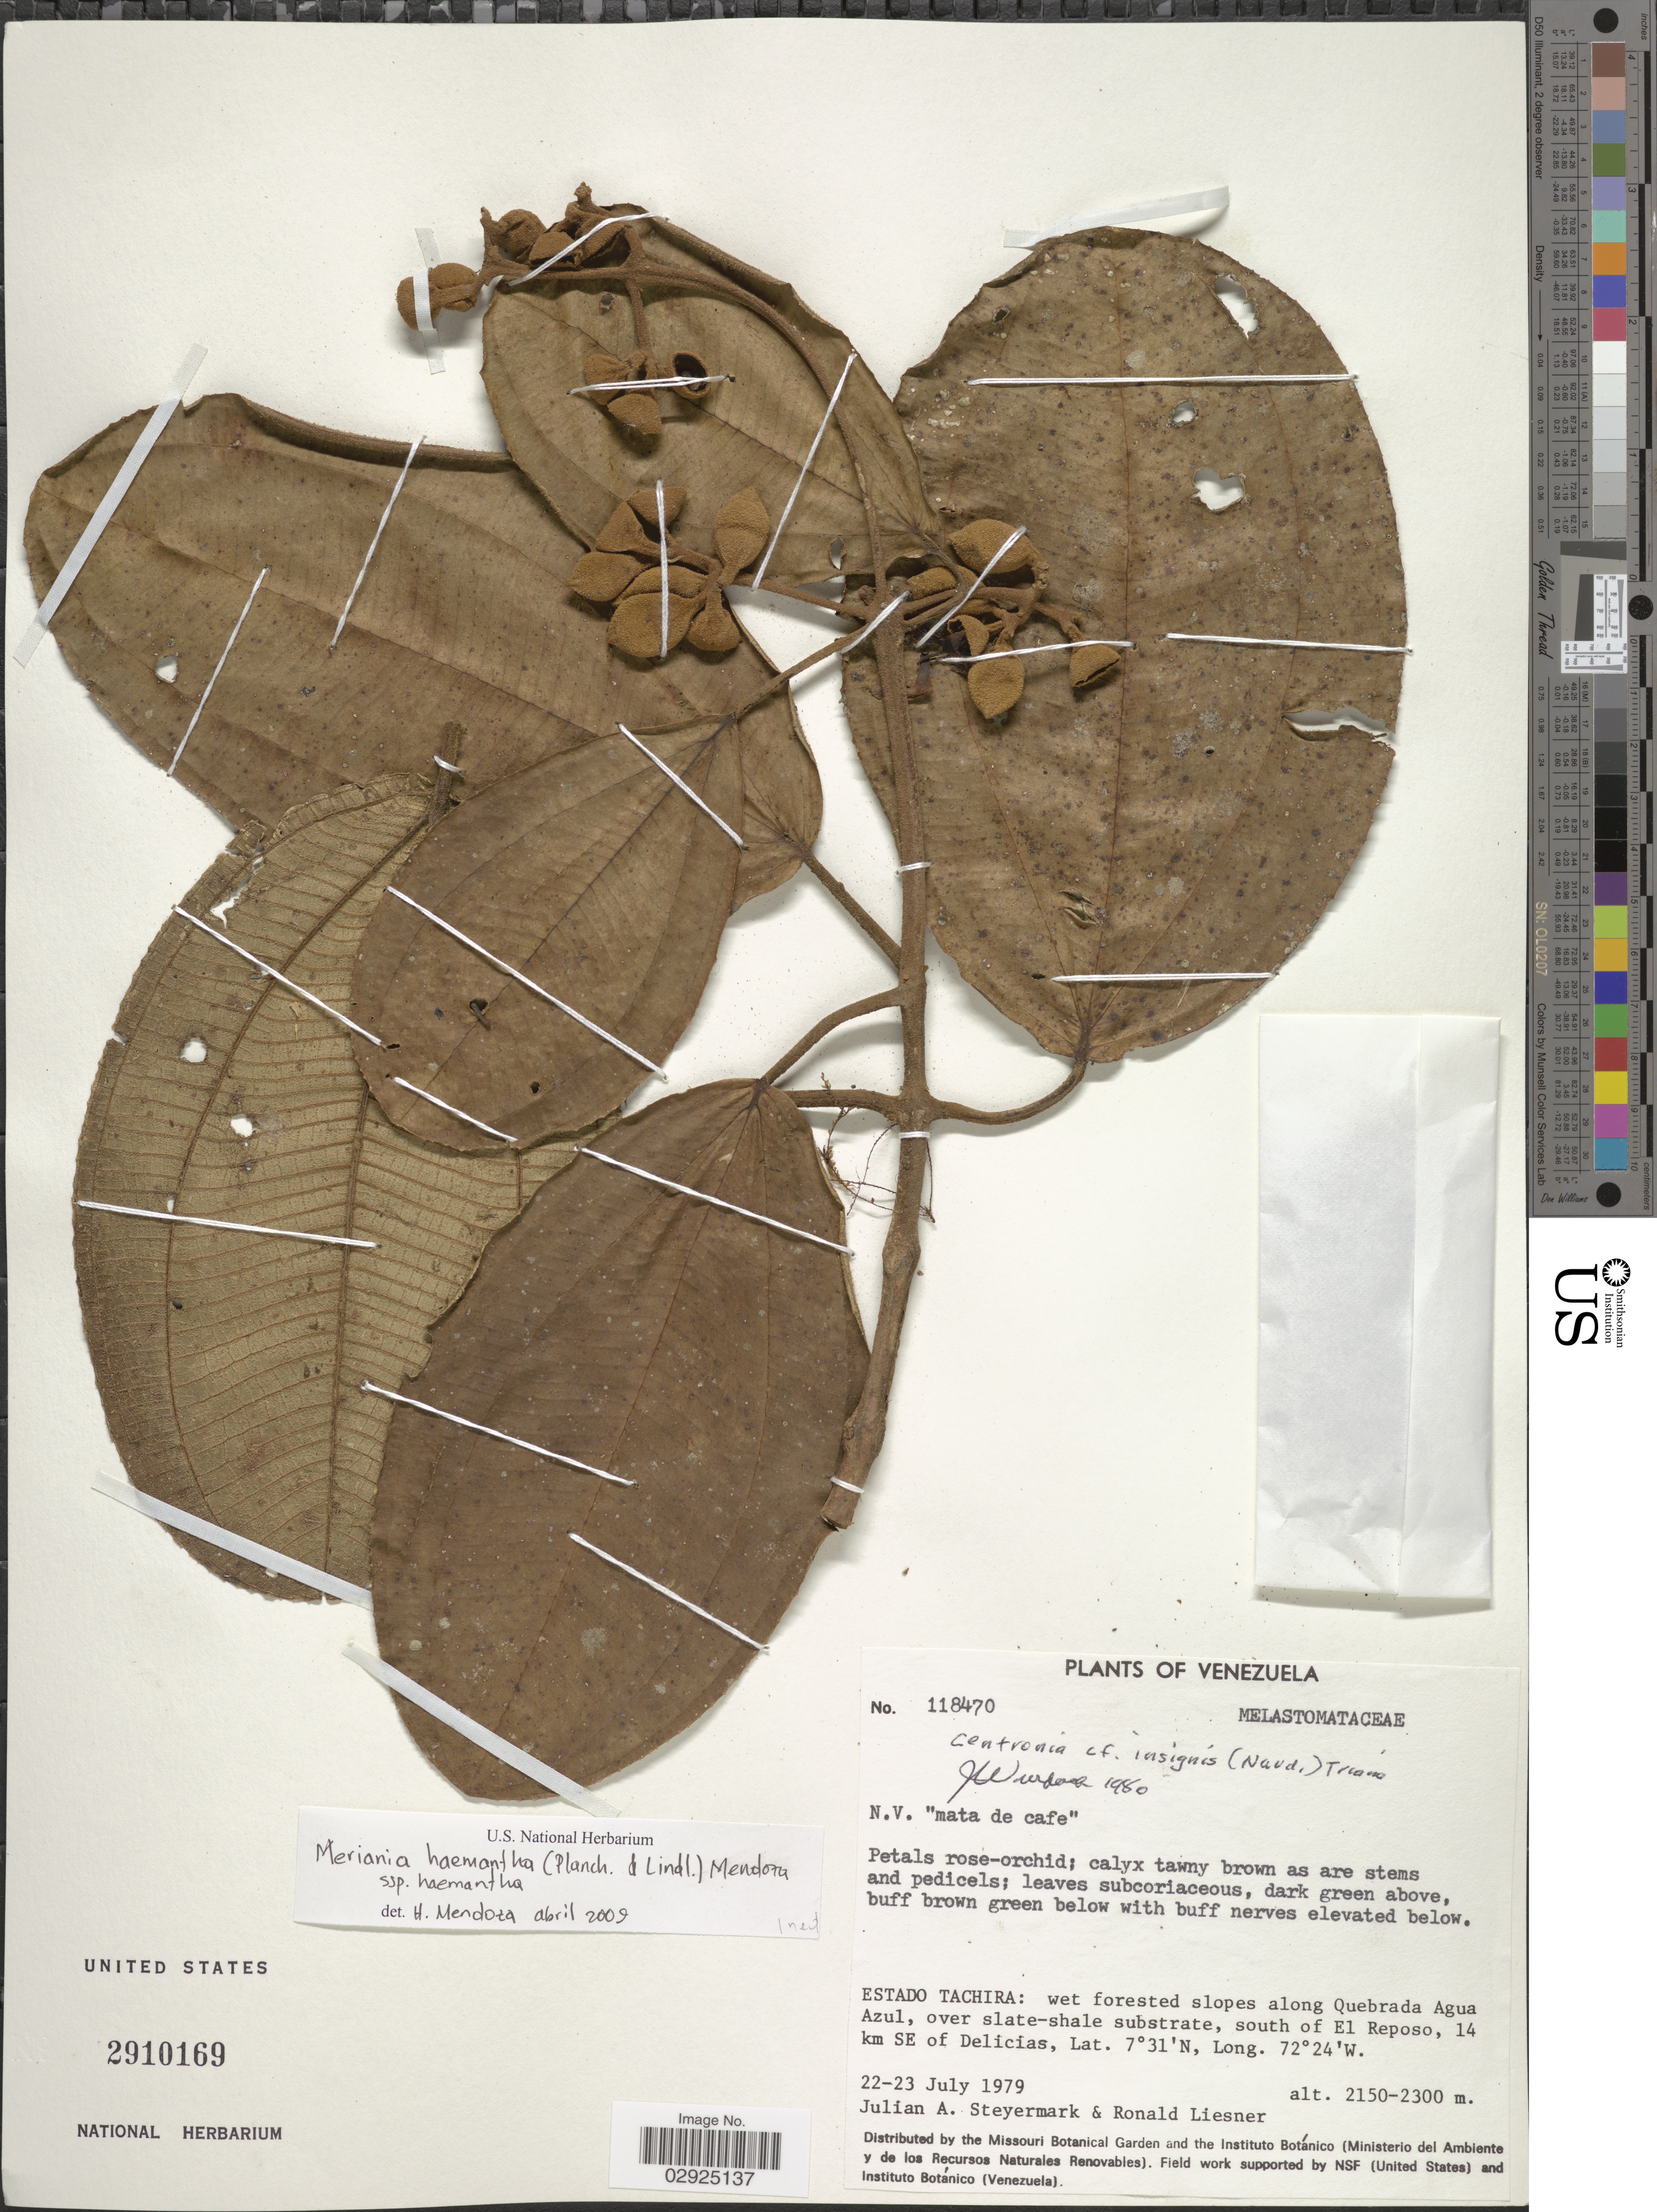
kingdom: Plantae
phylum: Tracheophyta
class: Magnoliopsida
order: Myrtales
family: Melastomataceae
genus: Meriania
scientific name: Meriania haemantha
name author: (Planch. & Lindl.) Humberto Mend. & Fern. Alonso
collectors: J. Steyermark & R. L. Liesner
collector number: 118470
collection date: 1979-07-22/1979-07-23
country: Venezuela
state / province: Tachira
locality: Wet forested slopes along Quebrada Agua Azul, over slate-shale substrate, south of El Reposo, 14 km SE of Delicias.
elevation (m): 2150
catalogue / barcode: US 2910169